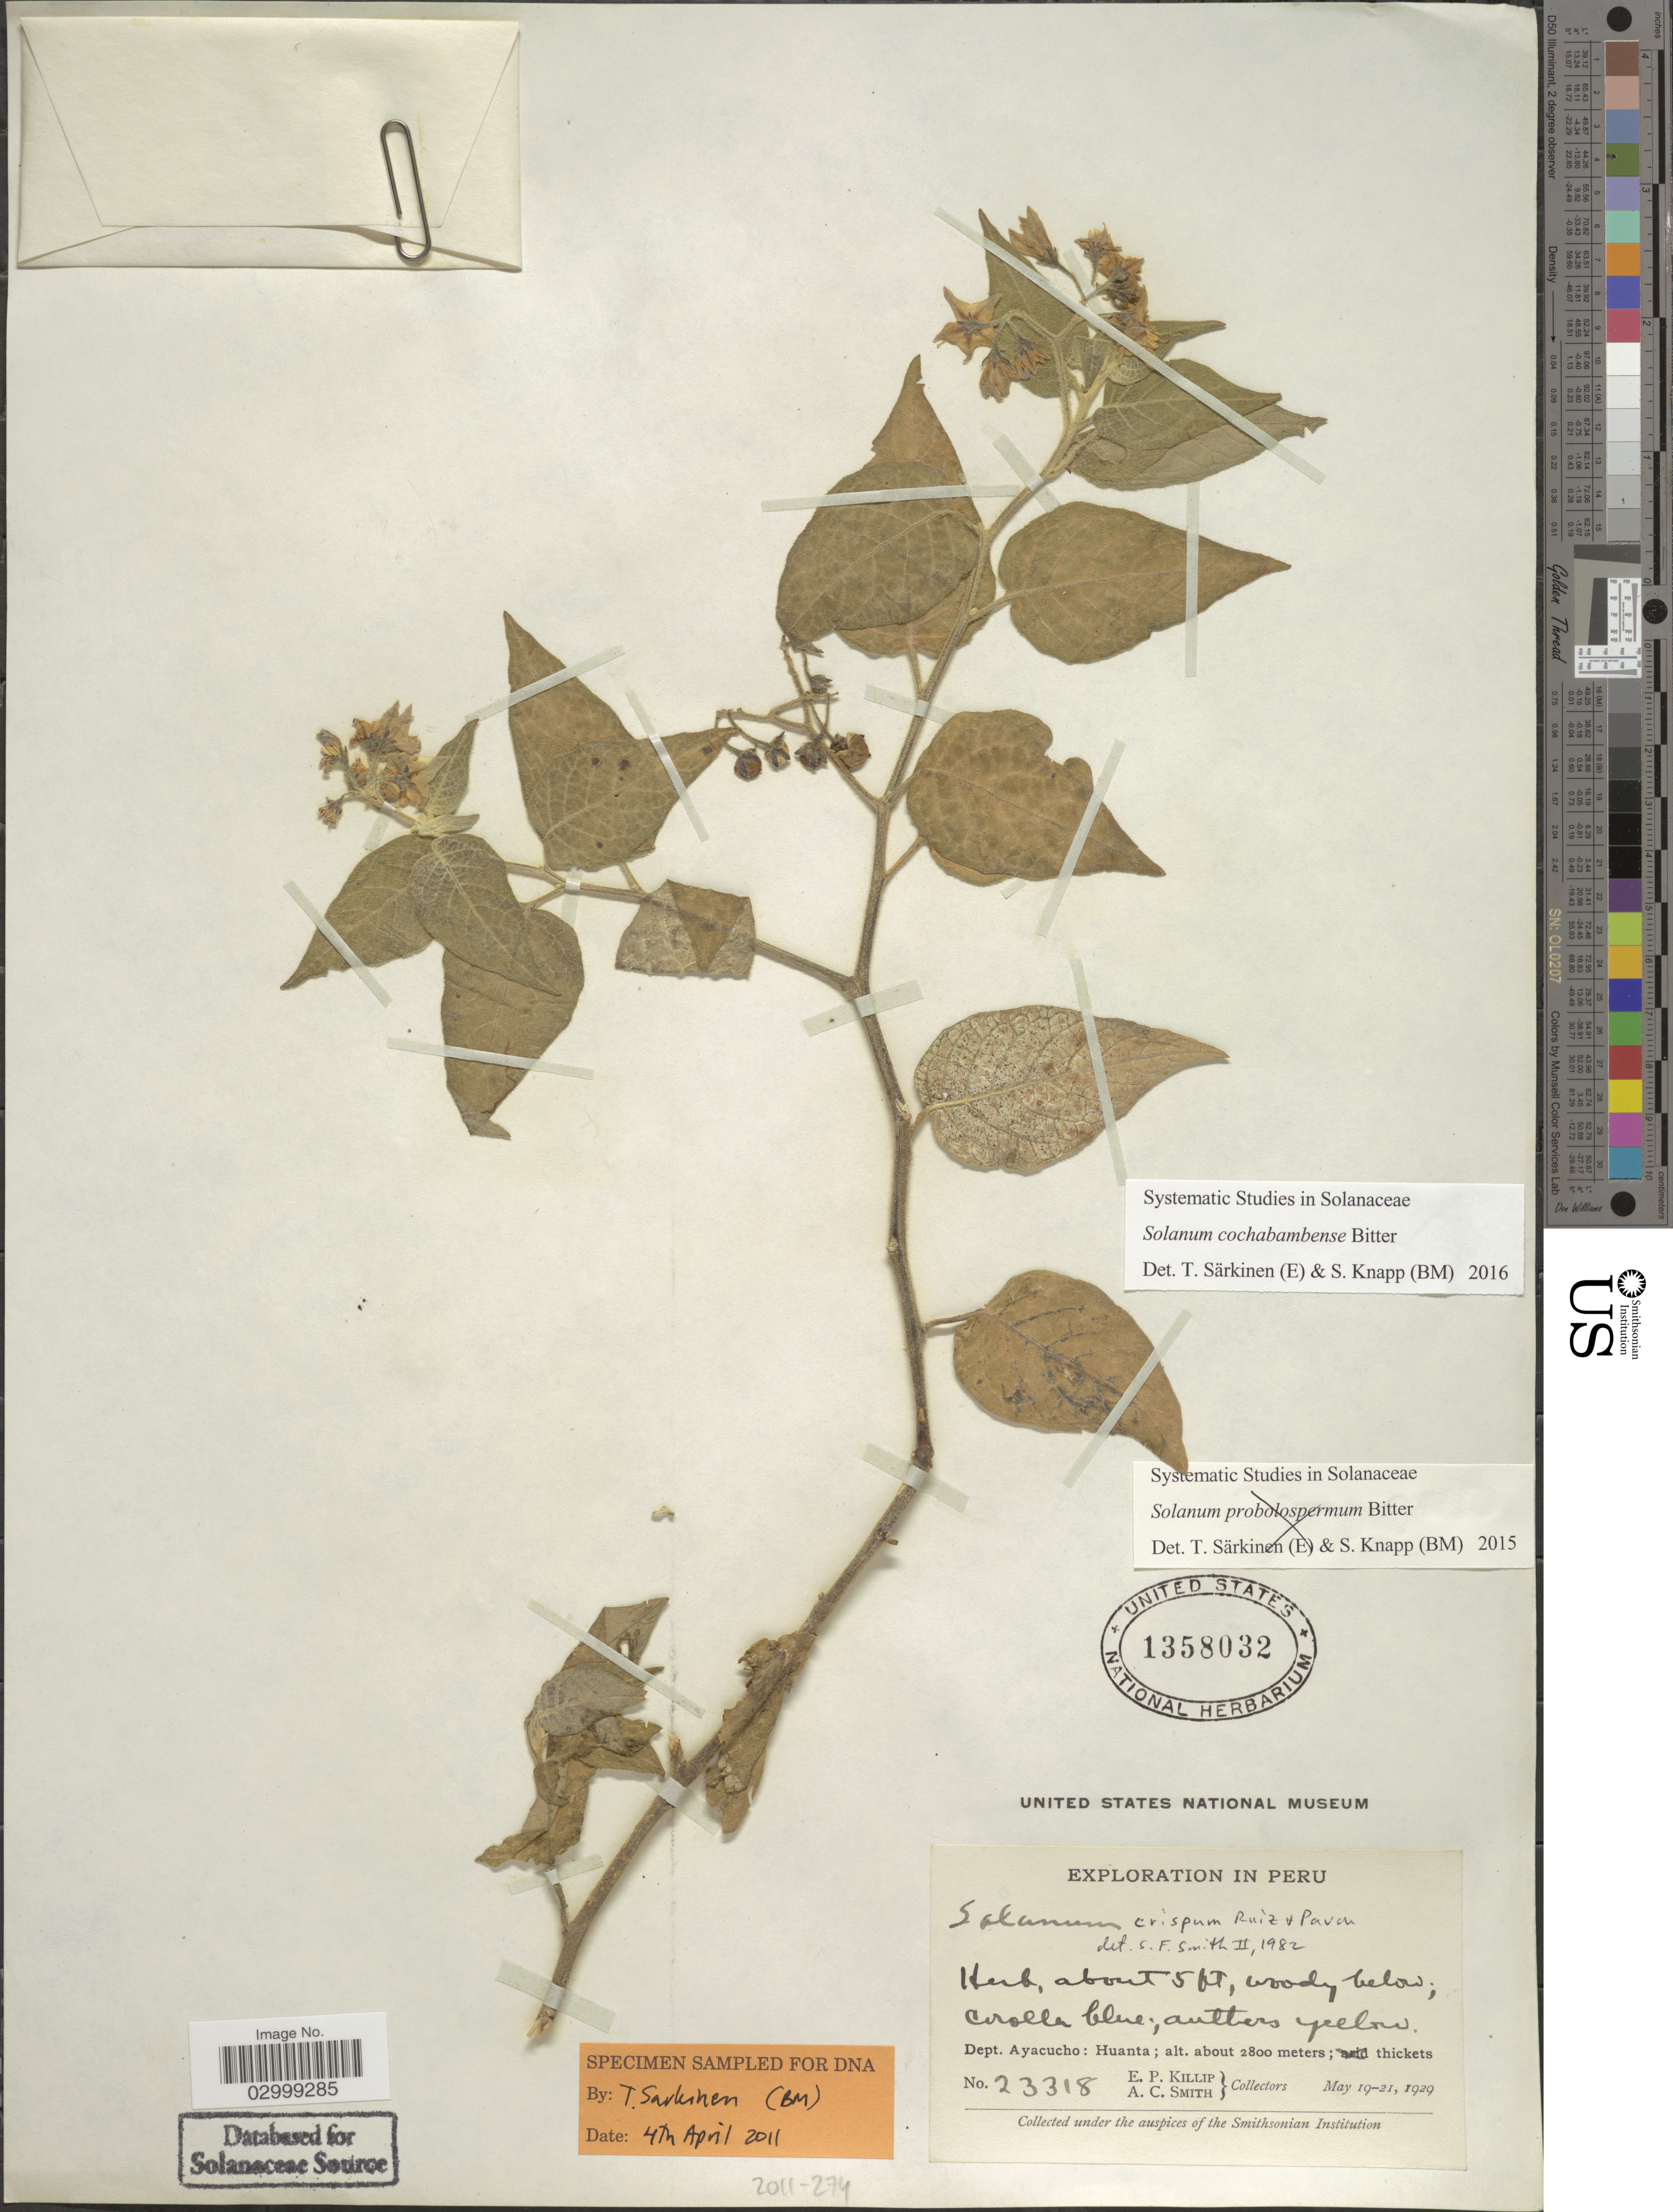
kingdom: Plantae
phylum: Tracheophyta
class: Magnoliopsida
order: Solanales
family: Solanaceae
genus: Solanum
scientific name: Solanum cochabambense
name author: Bitter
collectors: E. P. Killip & A. C. Smith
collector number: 23318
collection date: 1929-05-19/1929-05-21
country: Peru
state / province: Ayacucho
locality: Dept. Ayacucho: Huanta.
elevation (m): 2800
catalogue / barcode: US 1358032